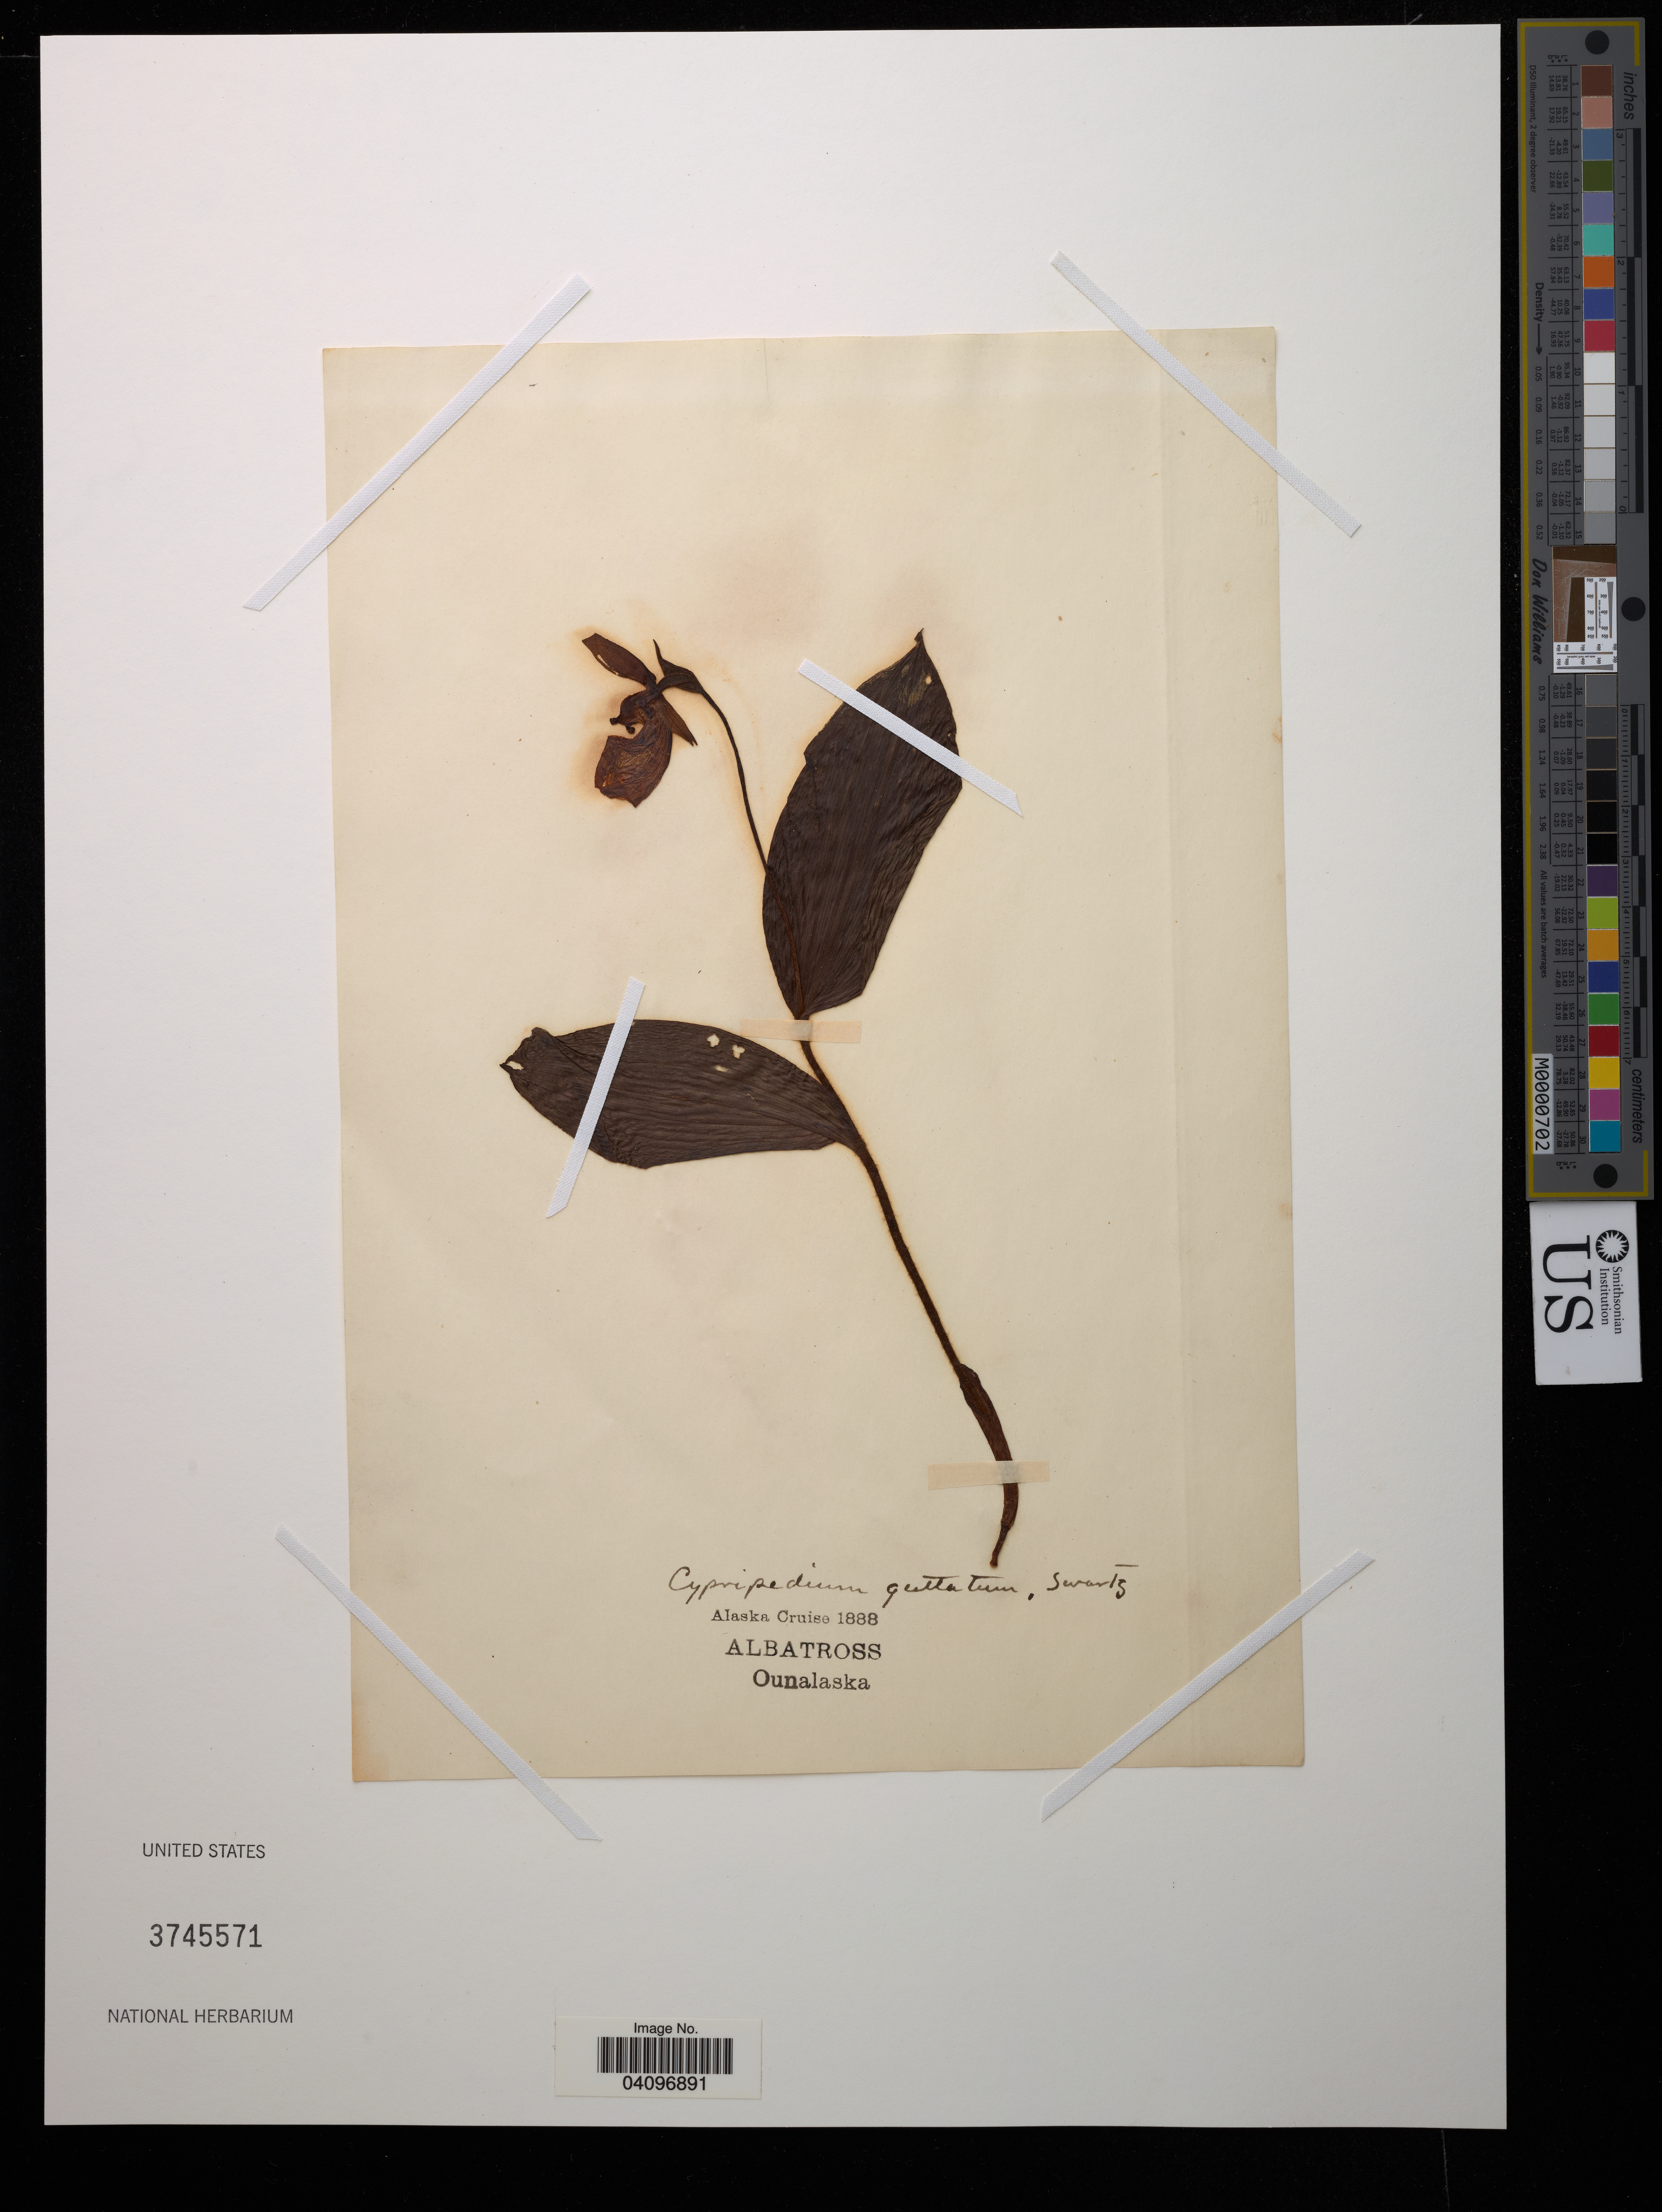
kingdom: Plantae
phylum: Tracheophyta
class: Liliopsida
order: Asparagales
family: Orchidaceae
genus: Cypripedium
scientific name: Cypripedium guttatum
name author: Sw.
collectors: Albatross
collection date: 1888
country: United States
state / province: Alaska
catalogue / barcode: US 3745571